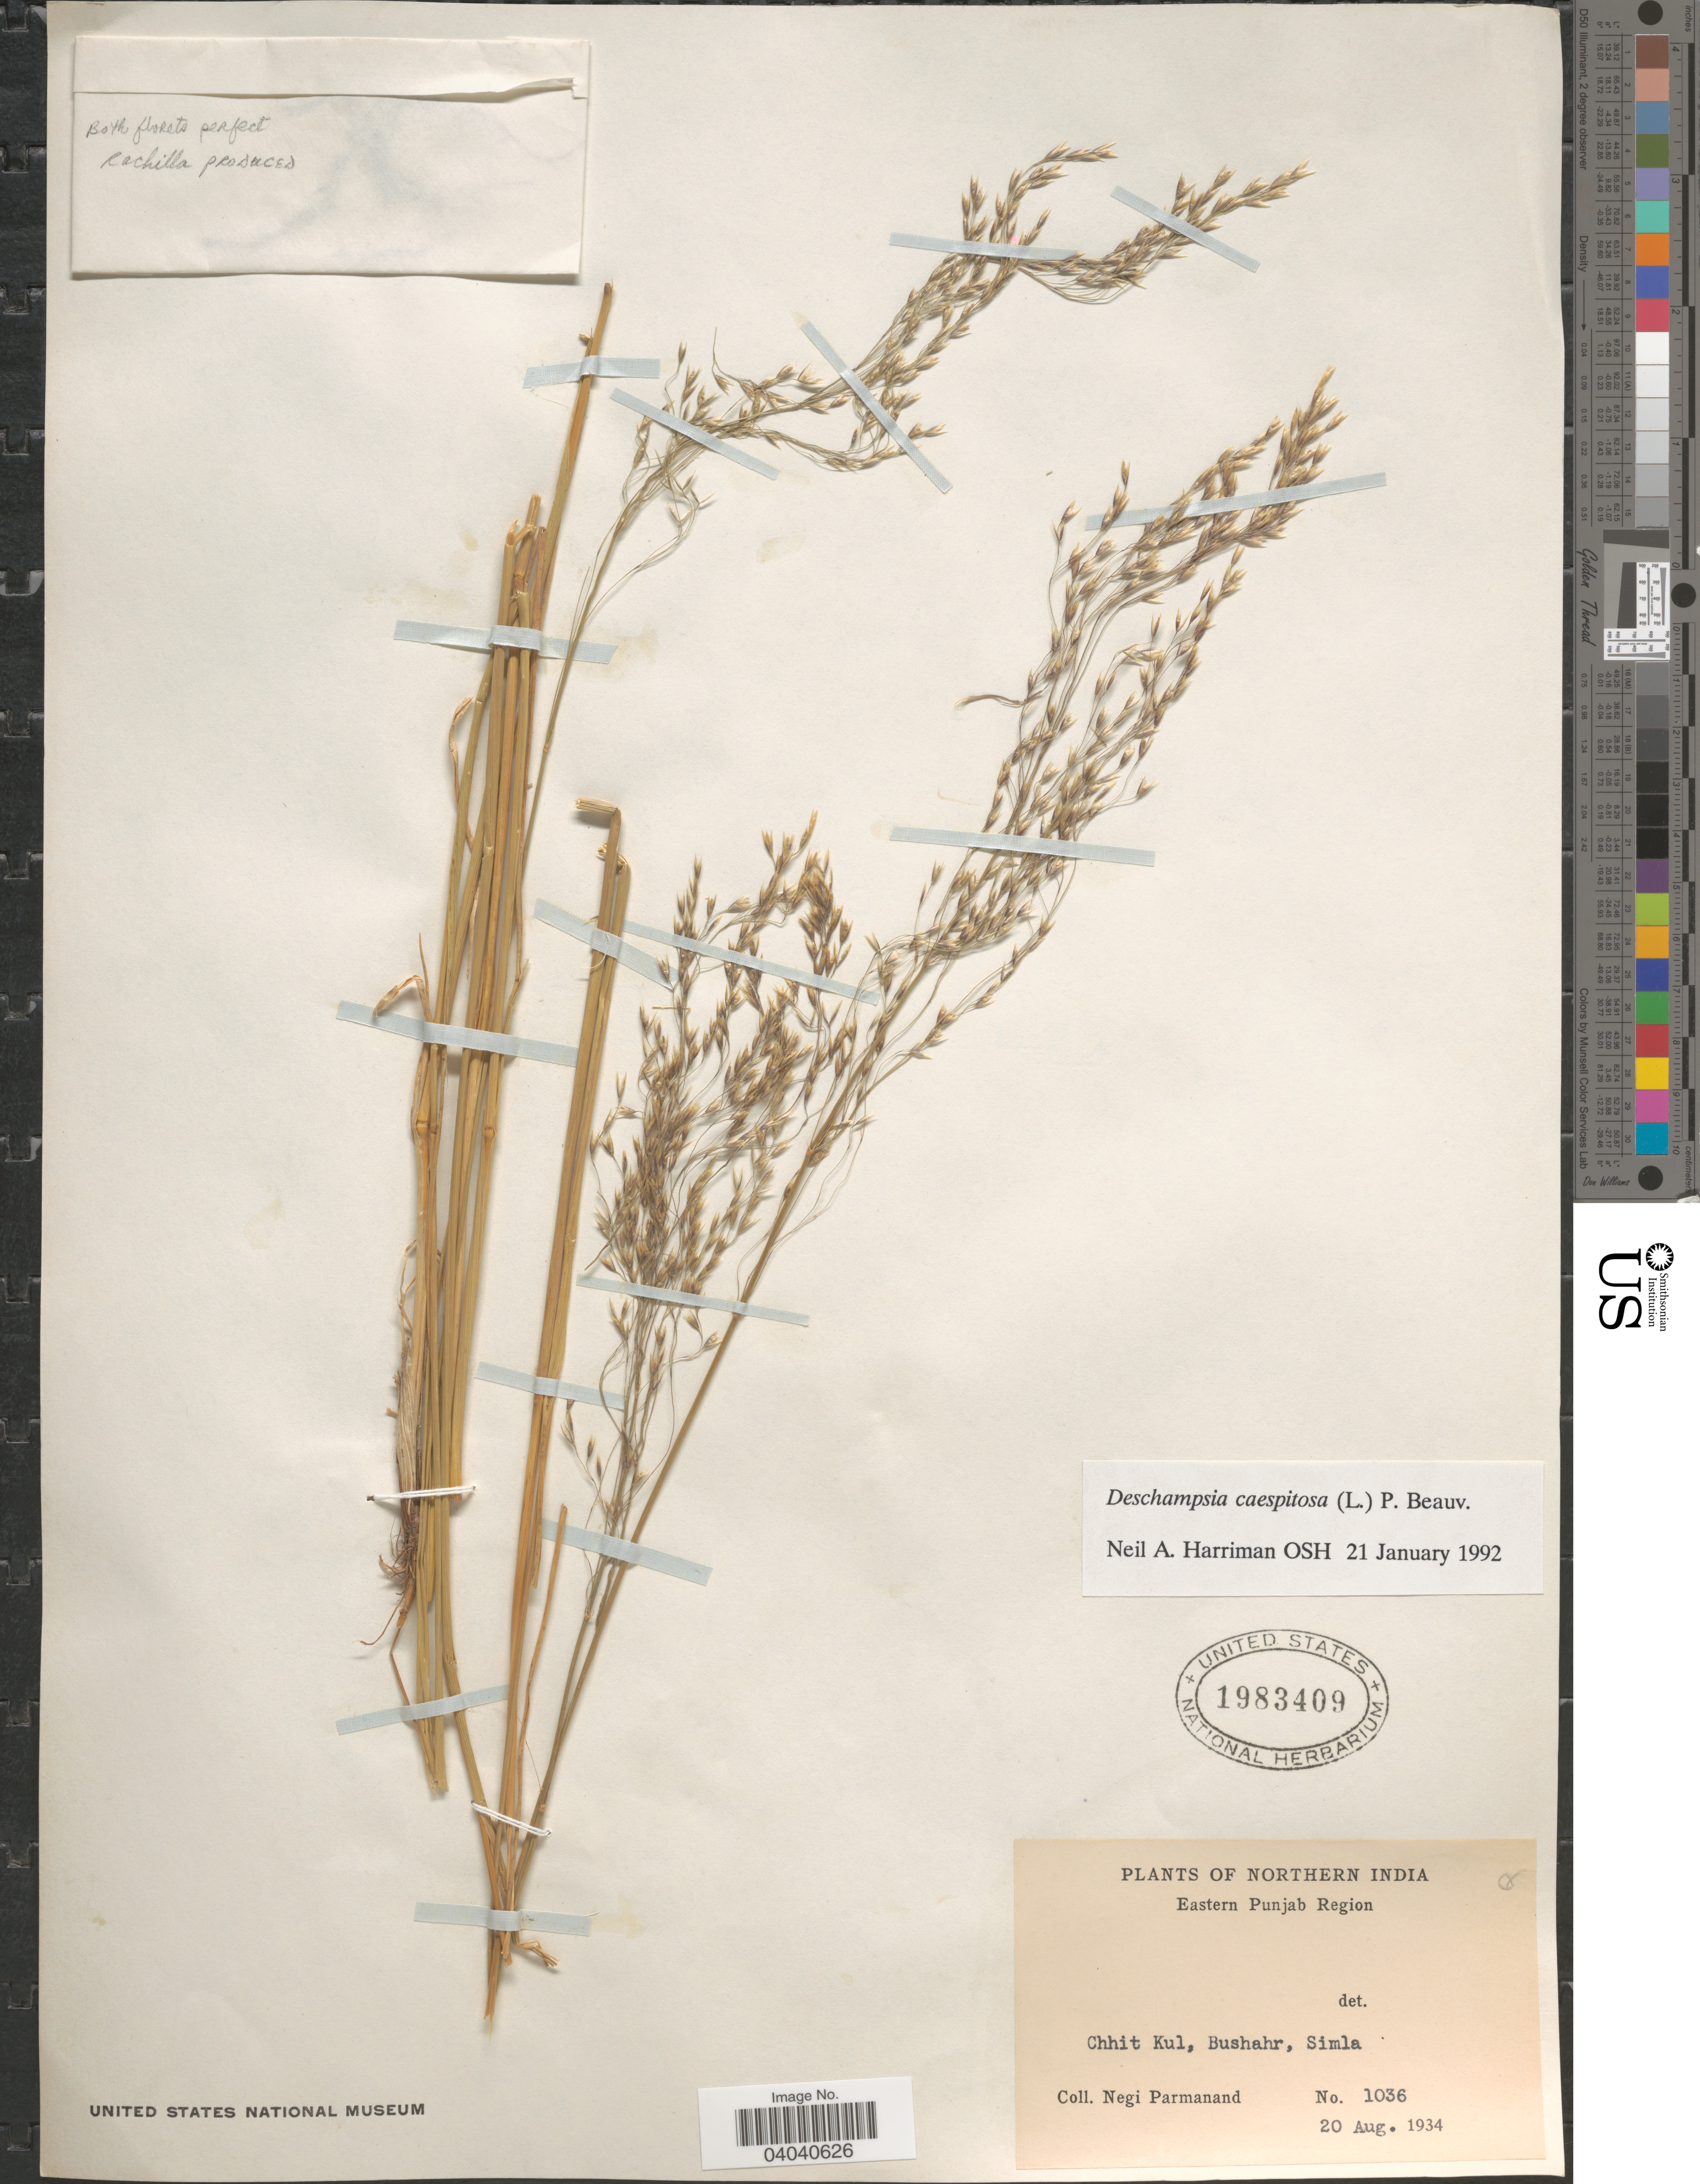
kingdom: Plantae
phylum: Tracheophyta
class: Liliopsida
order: Poales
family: Poaceae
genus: Deschampsia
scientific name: Deschampsia cespitosa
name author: (L.) P. Beauv.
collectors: N. Parmanand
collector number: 1036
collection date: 1934-08-20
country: India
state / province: Himachal Pradesh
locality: Northern India. Eastern Punjab Region. Chhit Kul, Bushahr, Simla.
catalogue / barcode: US 1983409